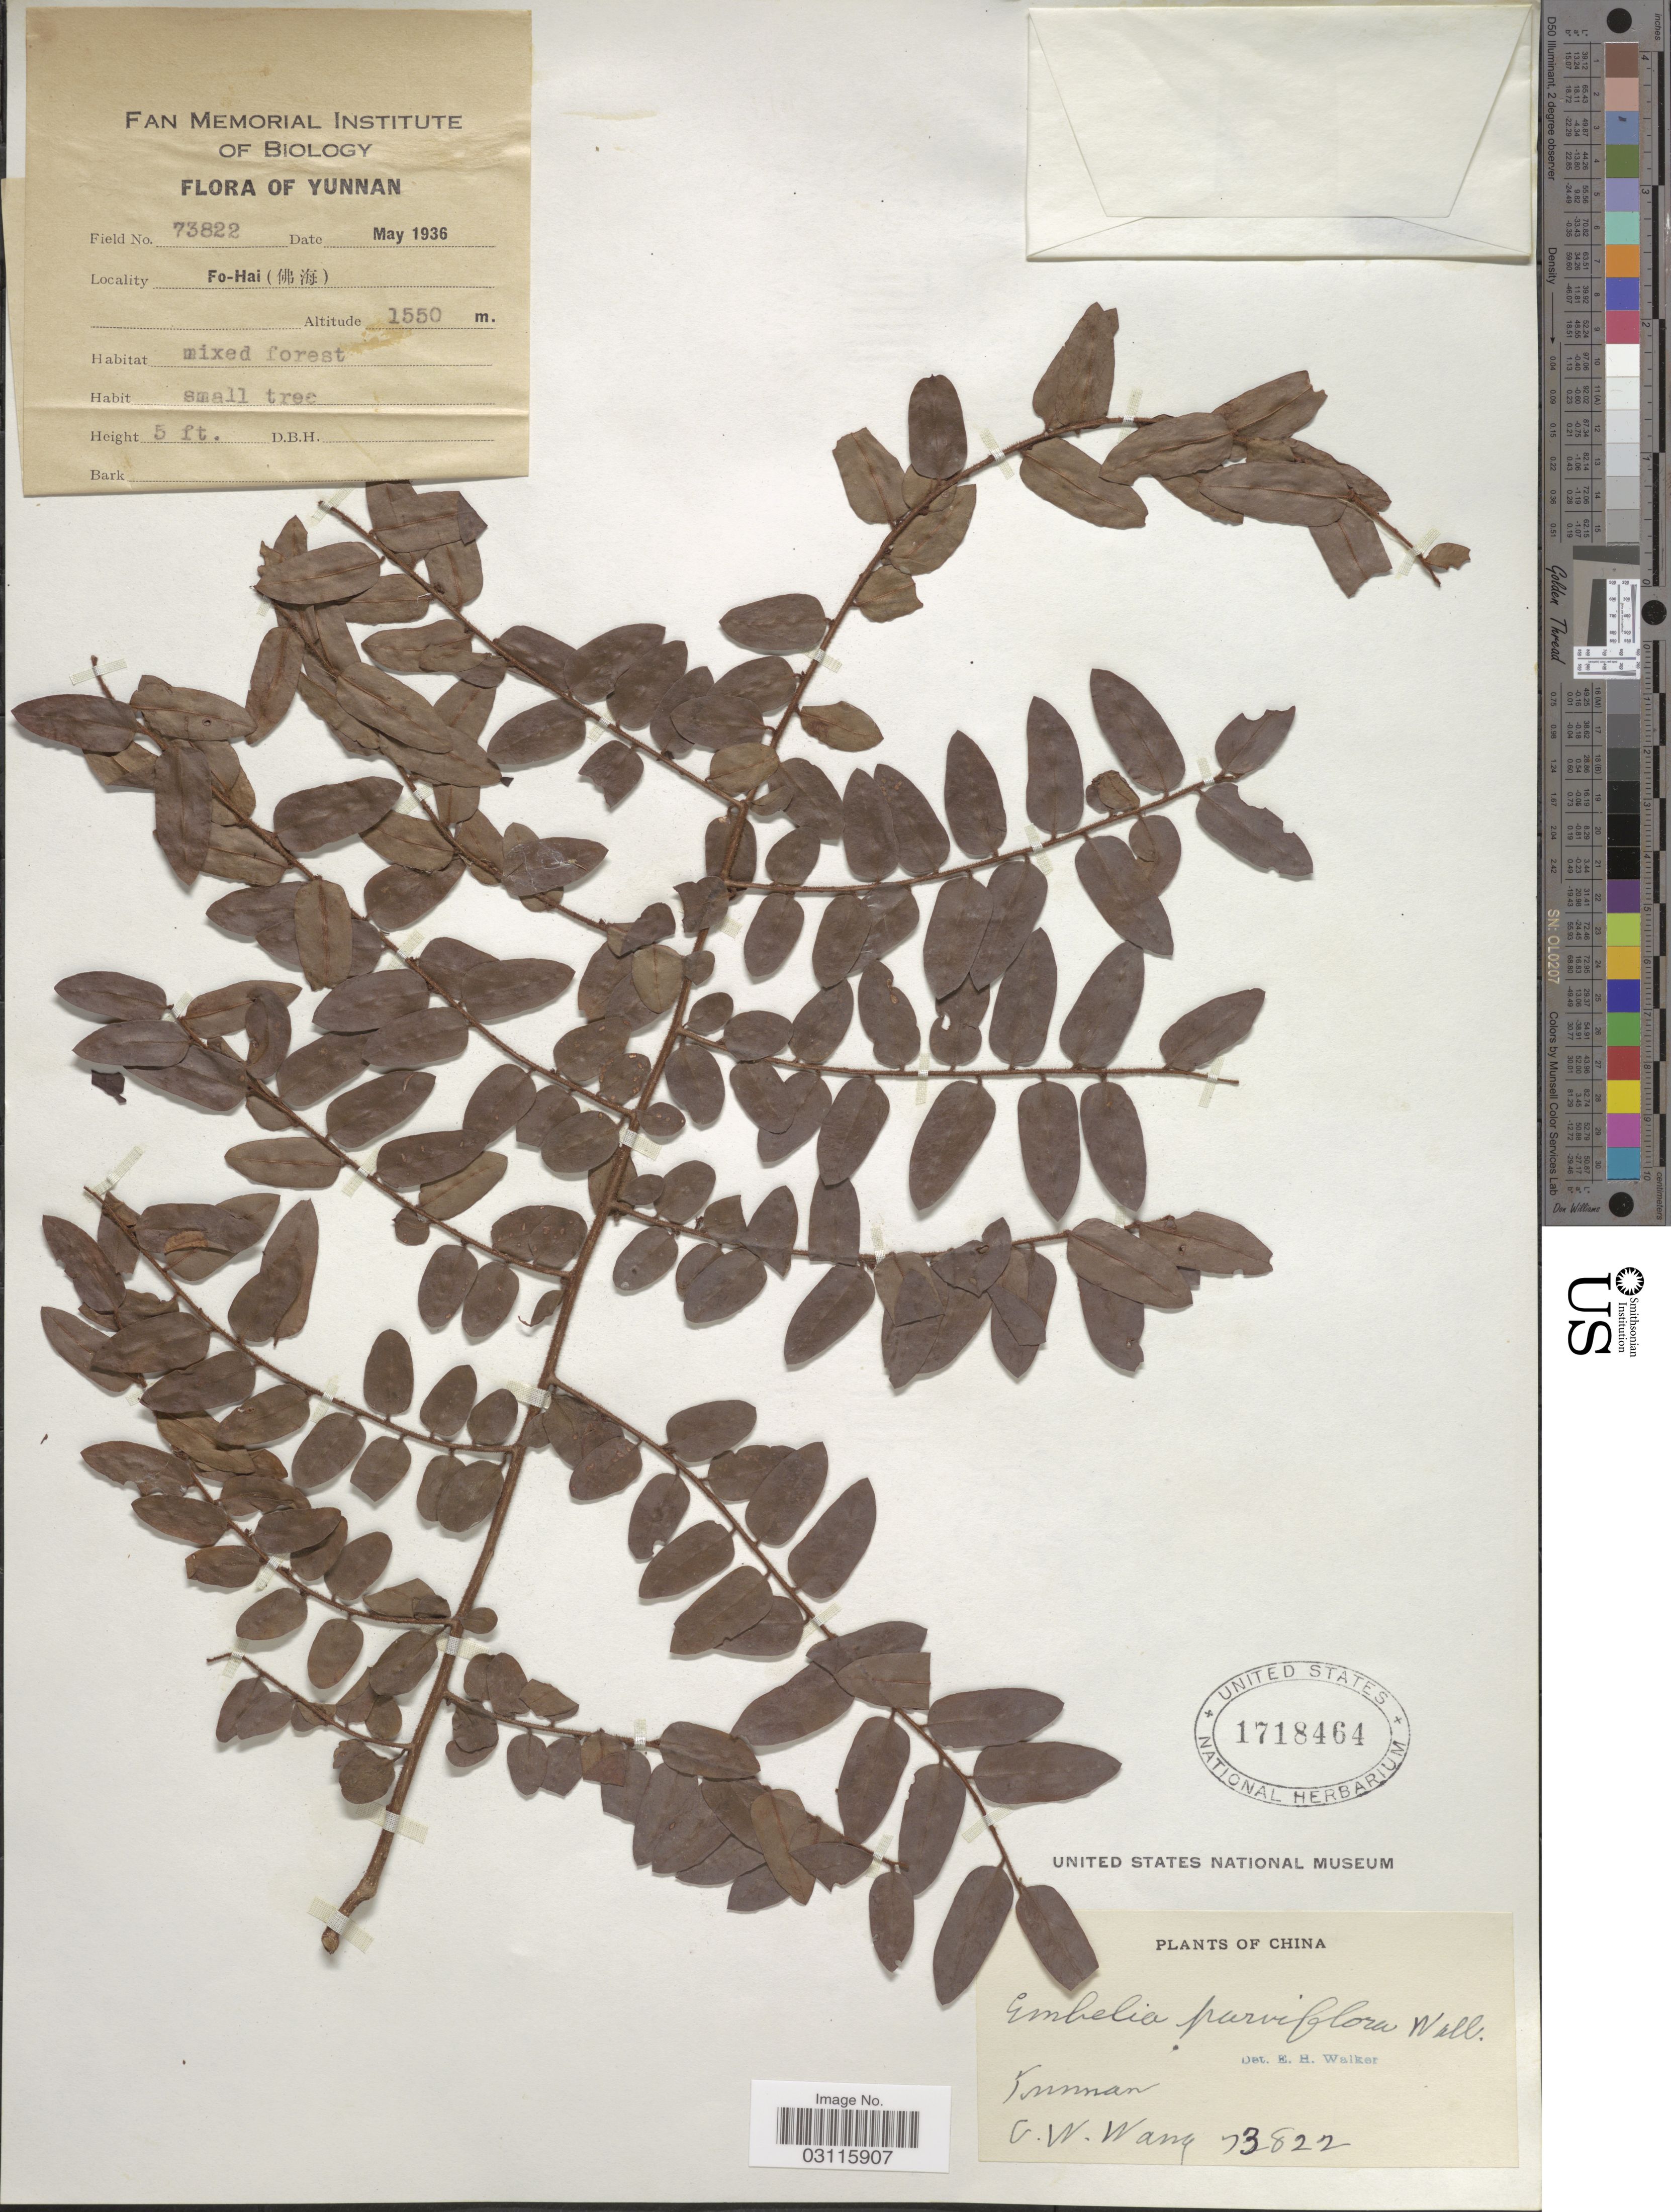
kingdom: Plantae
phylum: Tracheophyta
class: Magnoliopsida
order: Ericales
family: Primulaceae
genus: Embelia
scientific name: Embelia parviflora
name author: Wall. ex A. DC.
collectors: C. W. Wang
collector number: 73822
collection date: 1936-05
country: China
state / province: Yunnan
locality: Fo-Hai.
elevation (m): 1550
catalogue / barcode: US 1718464